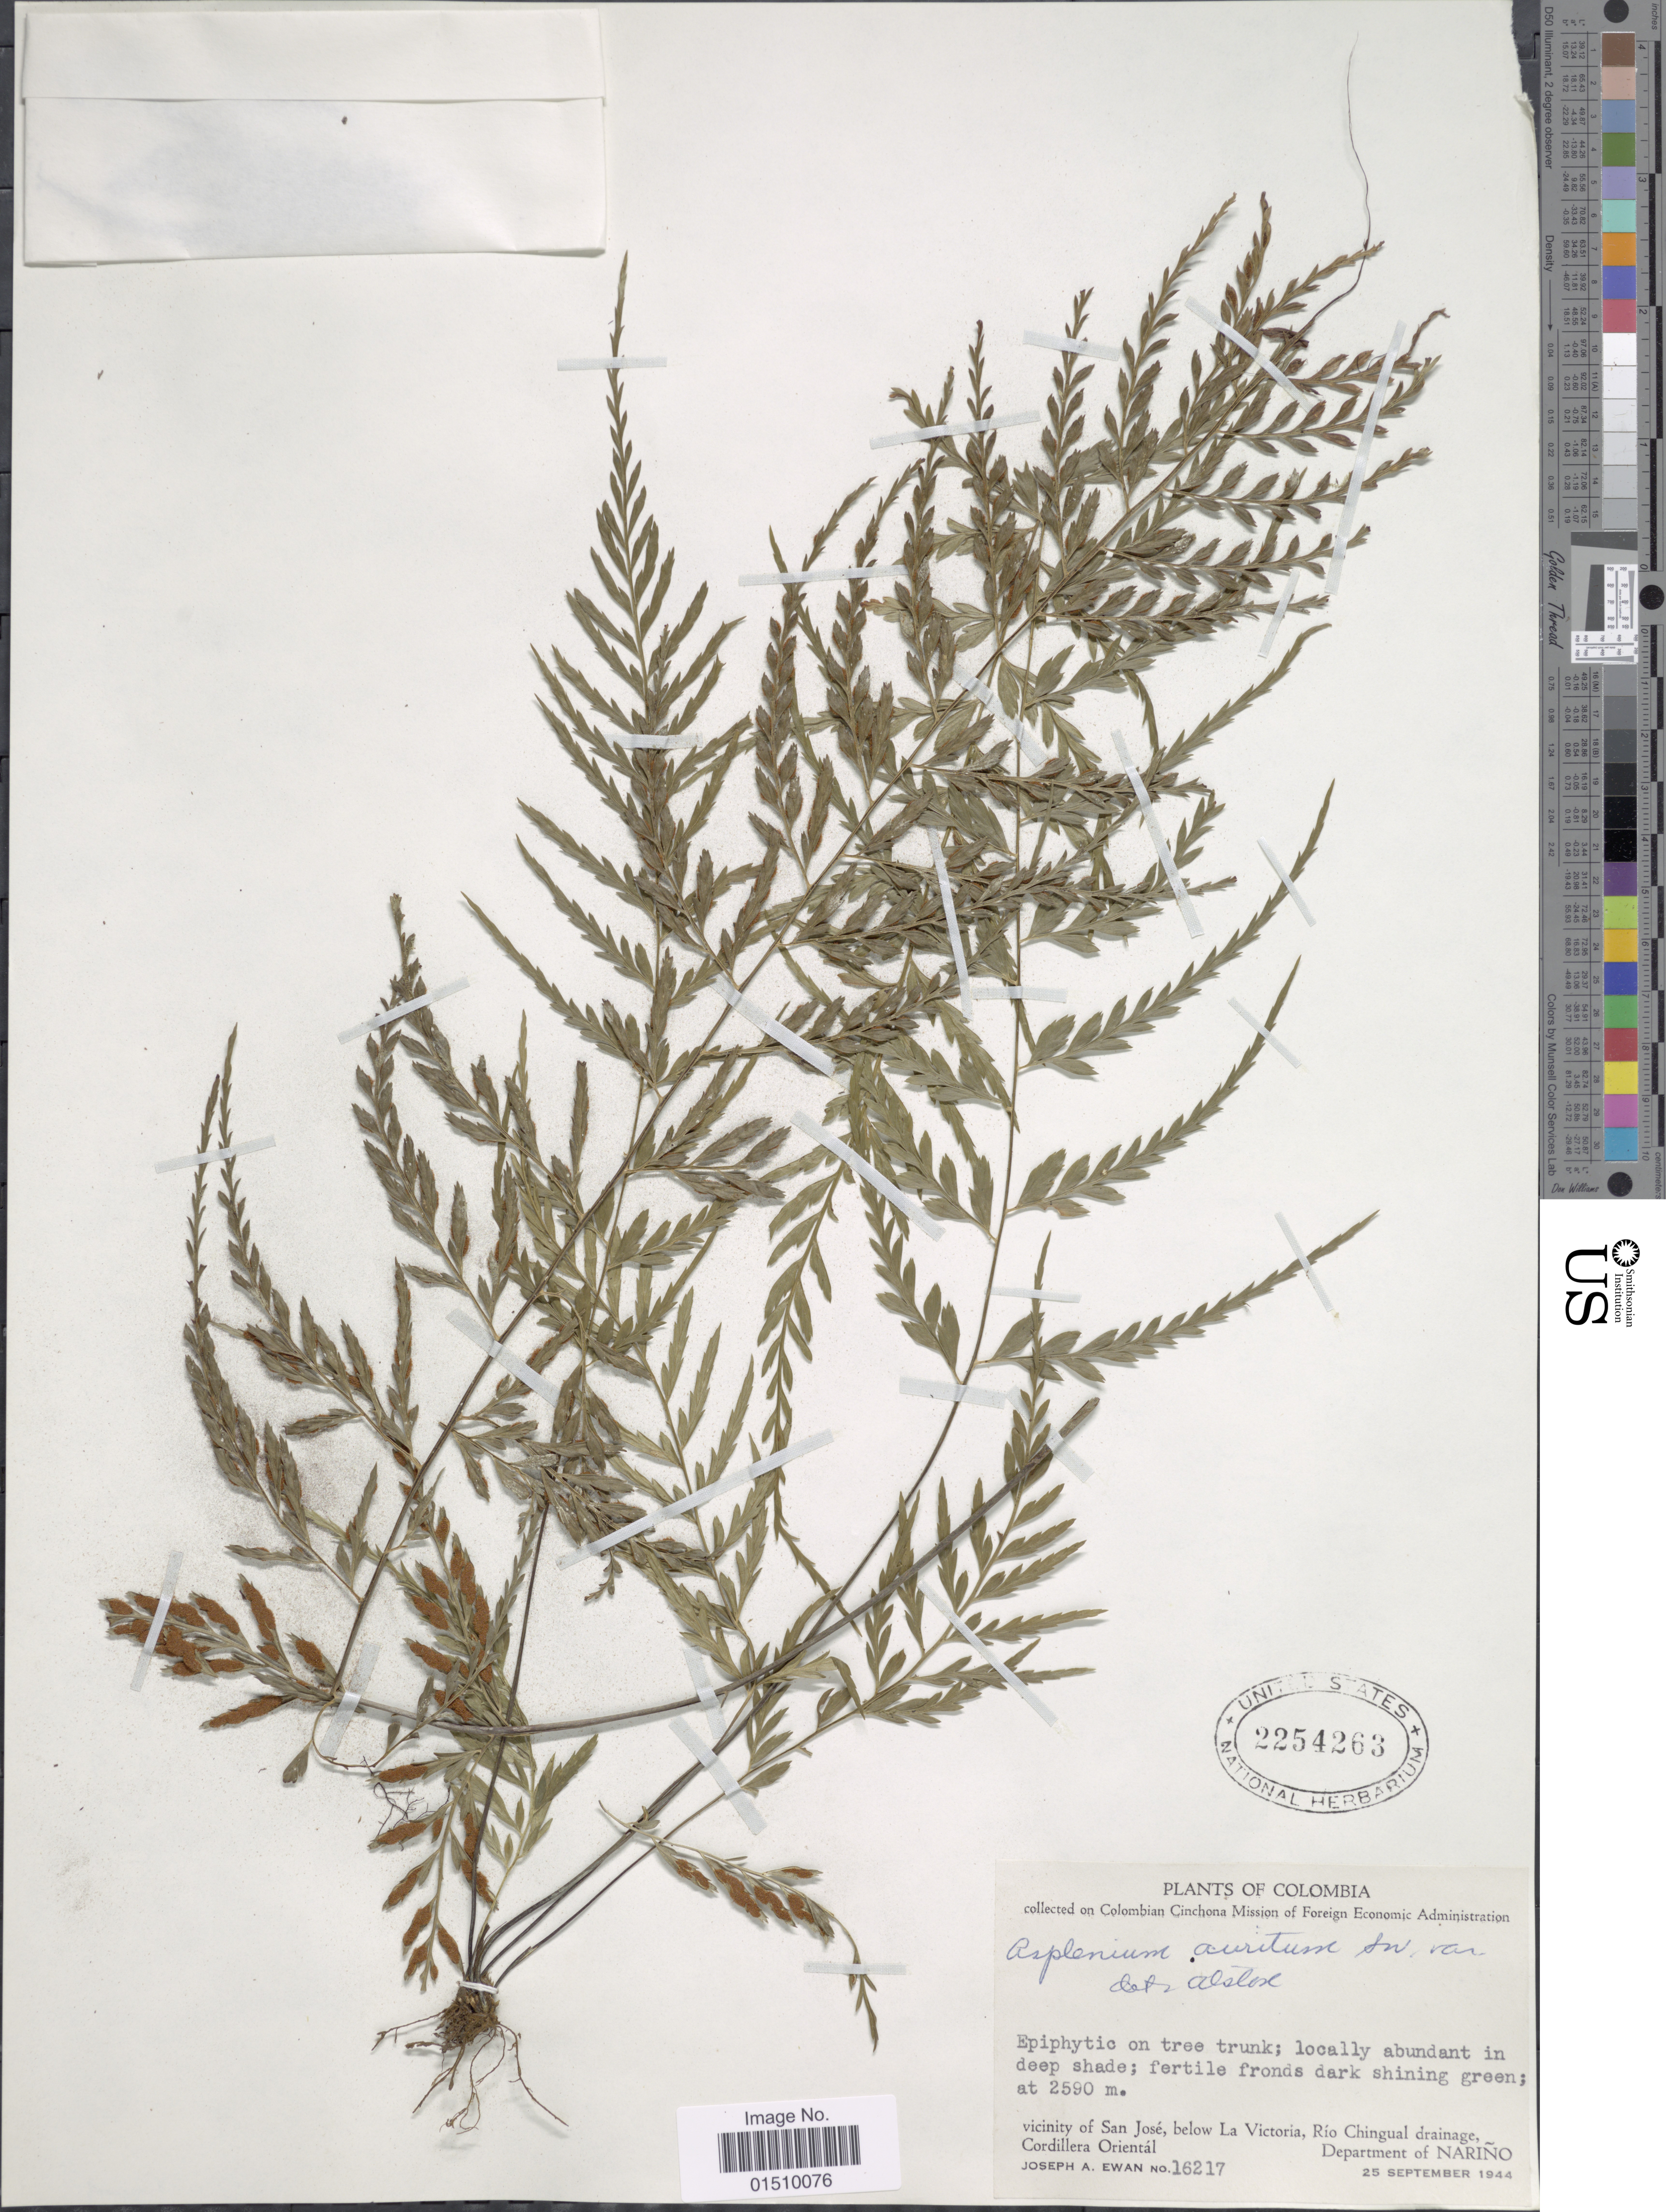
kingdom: Plantae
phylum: Tracheophyta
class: Polypodiopsida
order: Polypodiales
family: Aspleniaceae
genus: Asplenium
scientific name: Asplenium auritum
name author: Sw.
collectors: J. A. Ewan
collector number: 16217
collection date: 1944-09-25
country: Colombia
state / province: Nariño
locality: Colombia, vicinity of San Jose, below La Victoria, Rio Chingual drainage, Cordillera Oriental, Department of NARIÑO.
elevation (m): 2590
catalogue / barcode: US 2254263